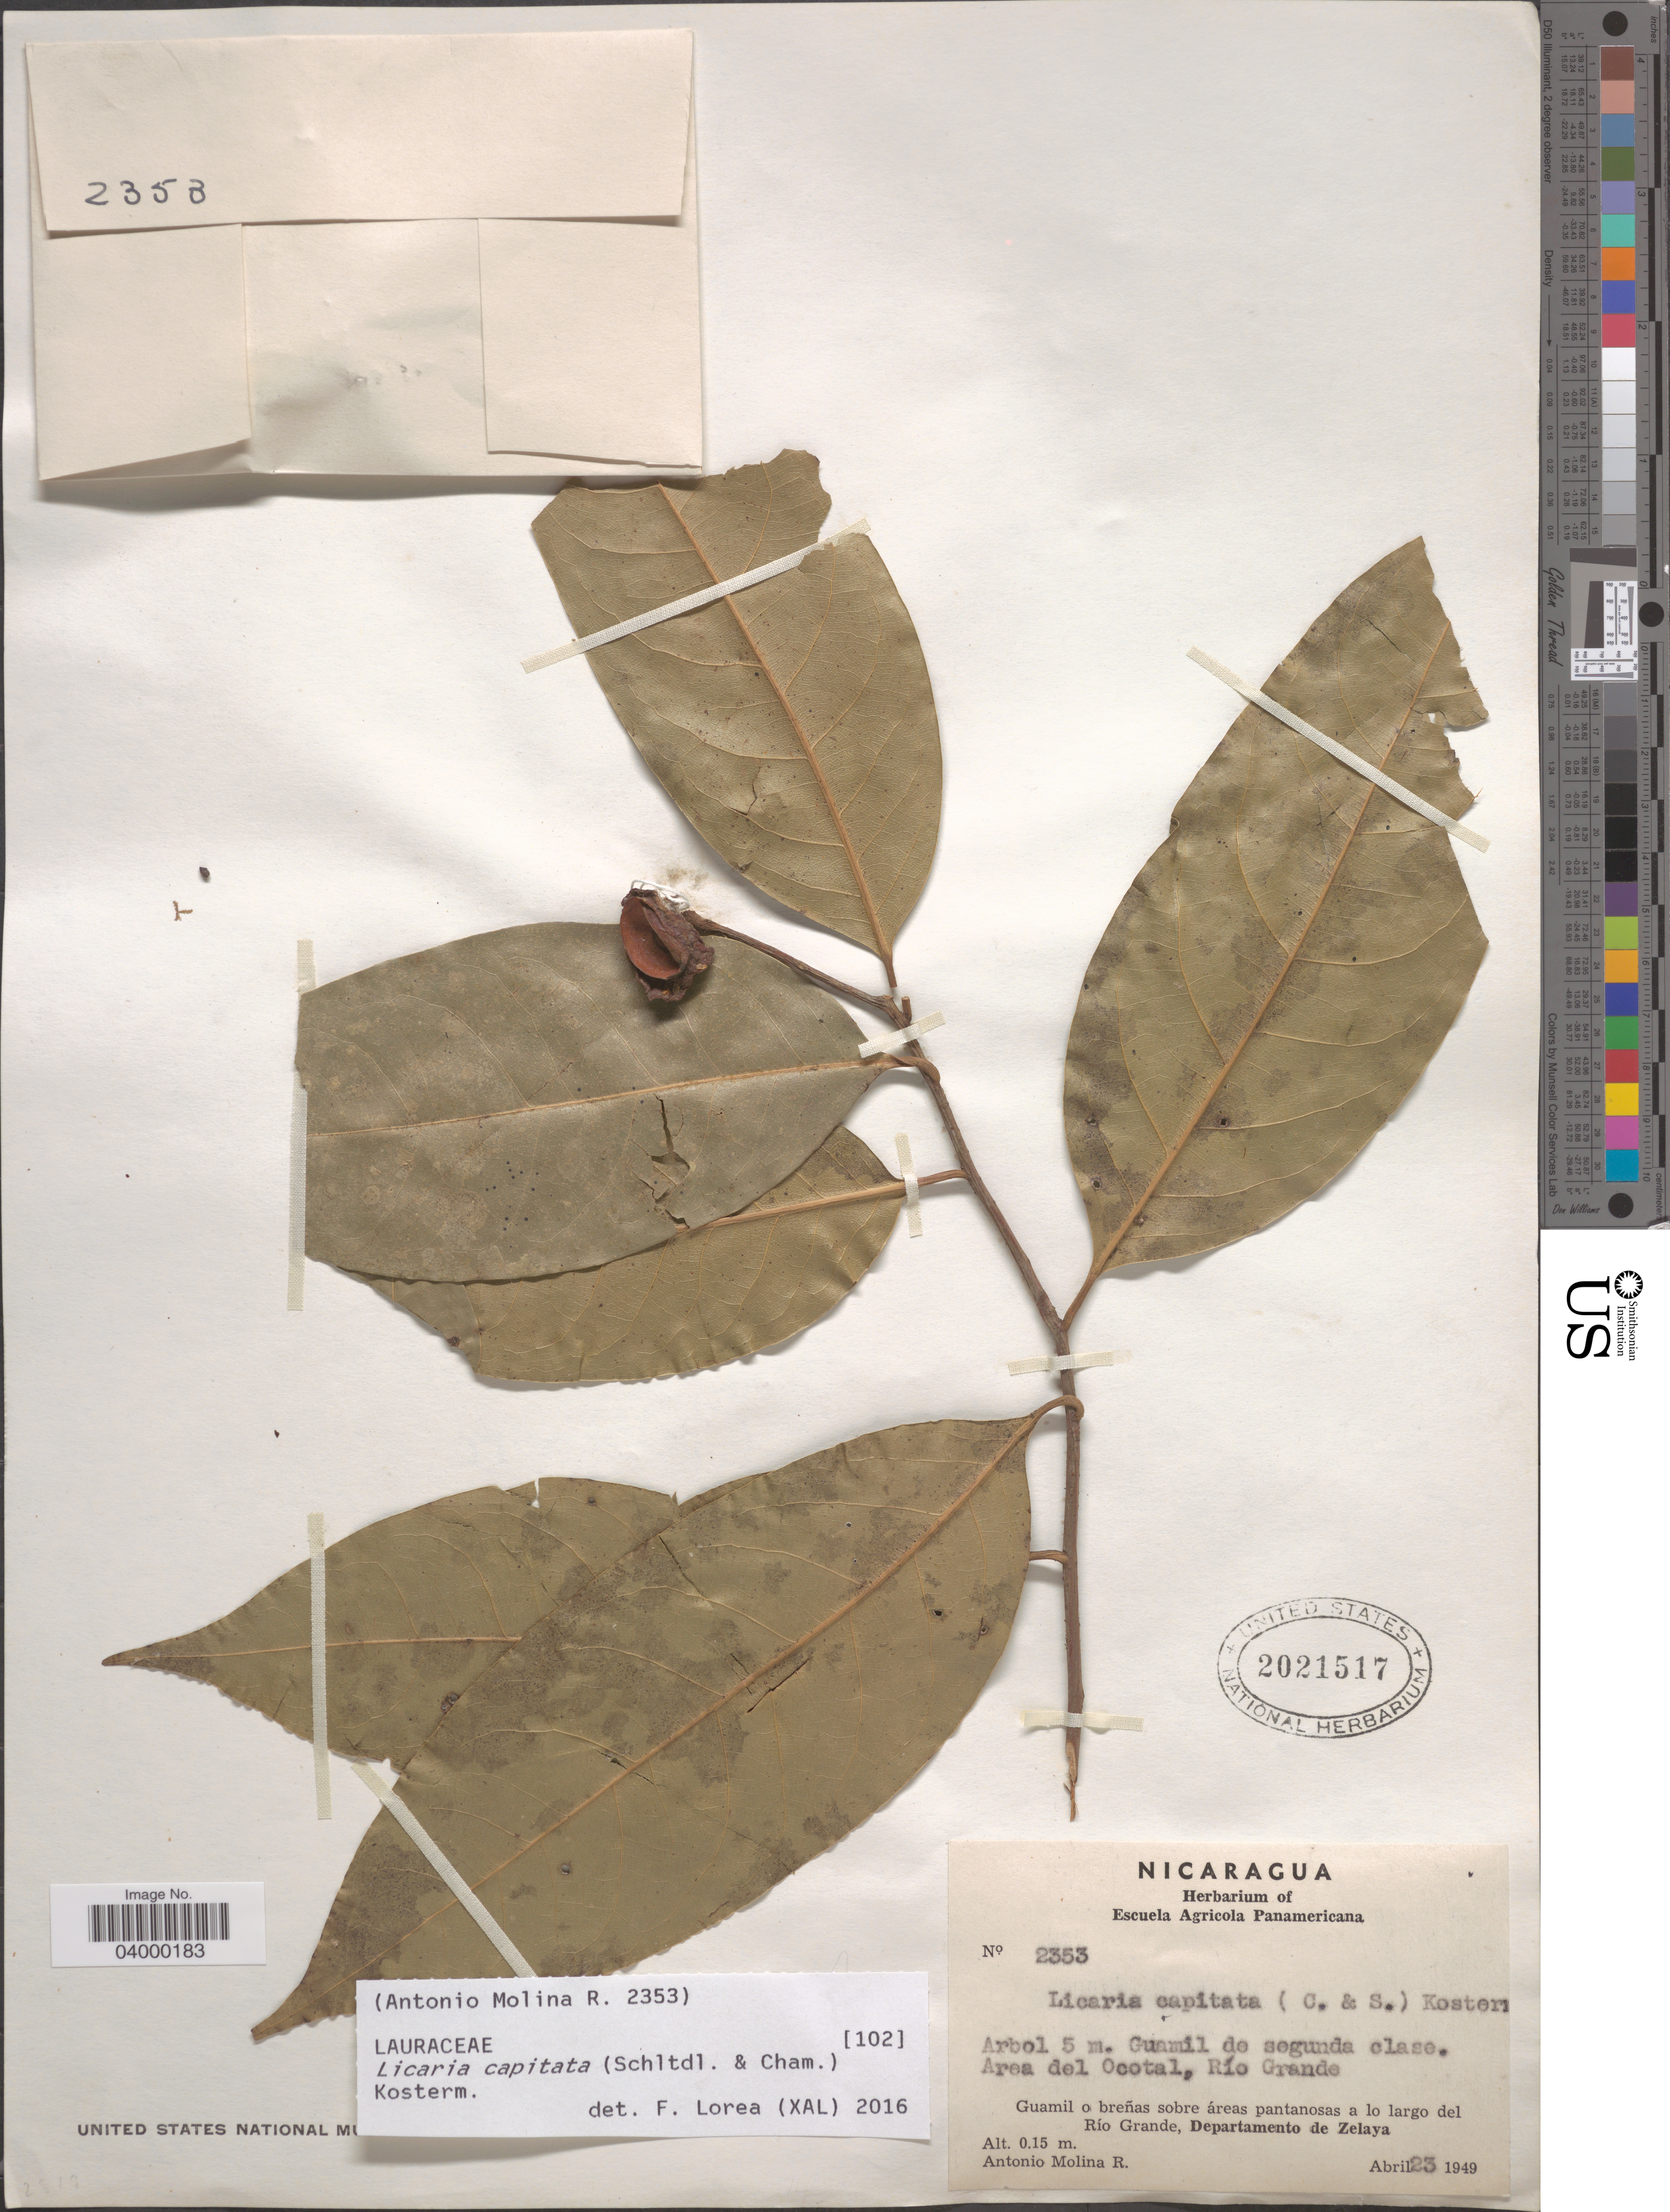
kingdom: Plantae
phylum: Tracheophyta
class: Magnoliopsida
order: Laurales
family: Lauraceae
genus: Licaria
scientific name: Licaria capitata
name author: (Schltdl. & Cham.) Kosterm.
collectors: A. Molina R.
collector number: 2353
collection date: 1949-04-23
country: Nicaragua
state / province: Atlántico Sur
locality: Area del Ocotal, Río Grande. Guamil o breñas sobre áreas pantanosas a lo largo del Río Grande, Departamento de Zelaya.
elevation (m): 0.15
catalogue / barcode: US 2021517